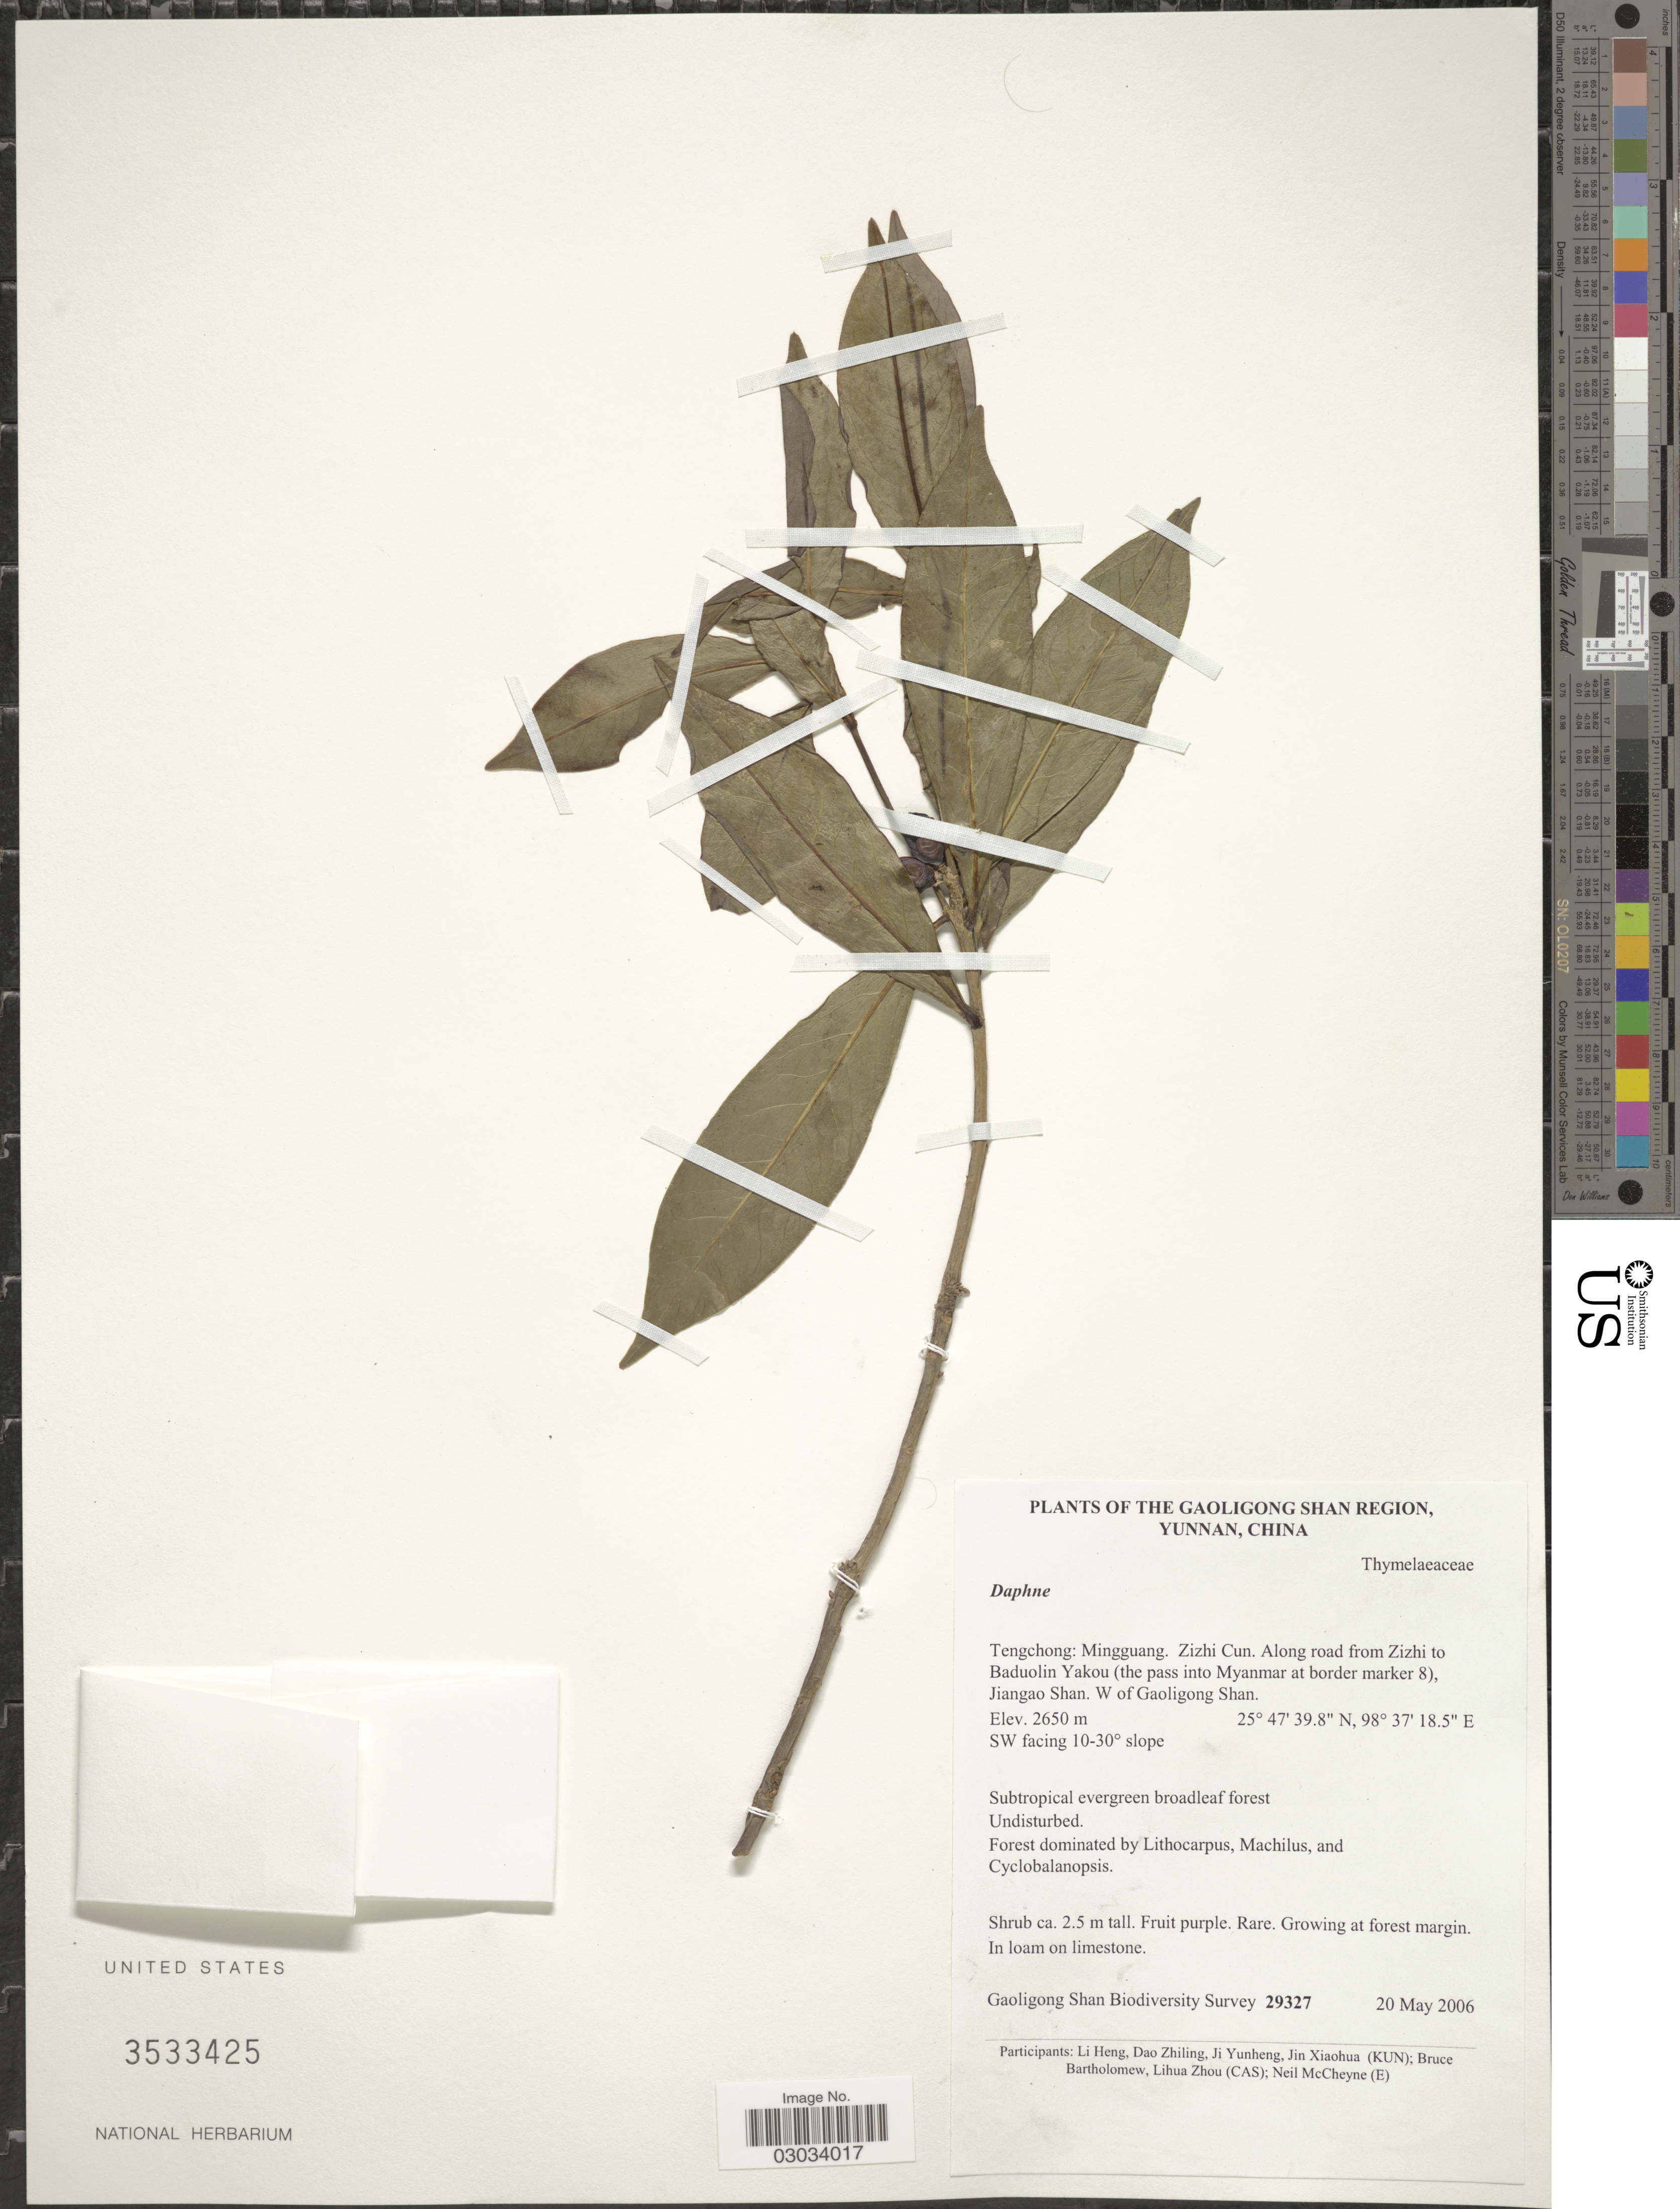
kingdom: Plantae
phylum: Tracheophyta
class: Magnoliopsida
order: Malvales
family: Thymelaeaceae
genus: Daphne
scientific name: Daphne sp.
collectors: L. Heng, D. Zhiling, J. Yunheng, J. Xiaohua & et al.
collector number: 29327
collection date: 2006-05-20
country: China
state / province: Yunnan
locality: Gaoligong Shan Region. Tengchong: Mingguang. Zizhi Cun. Along road from Zizhi to Baduolin Yakou (the pass into Myanmar at border marker 8), Jiangao Shan. W of Gaoligong Shan. SW facing 10-30° slope.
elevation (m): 2650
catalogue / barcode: US 3533425